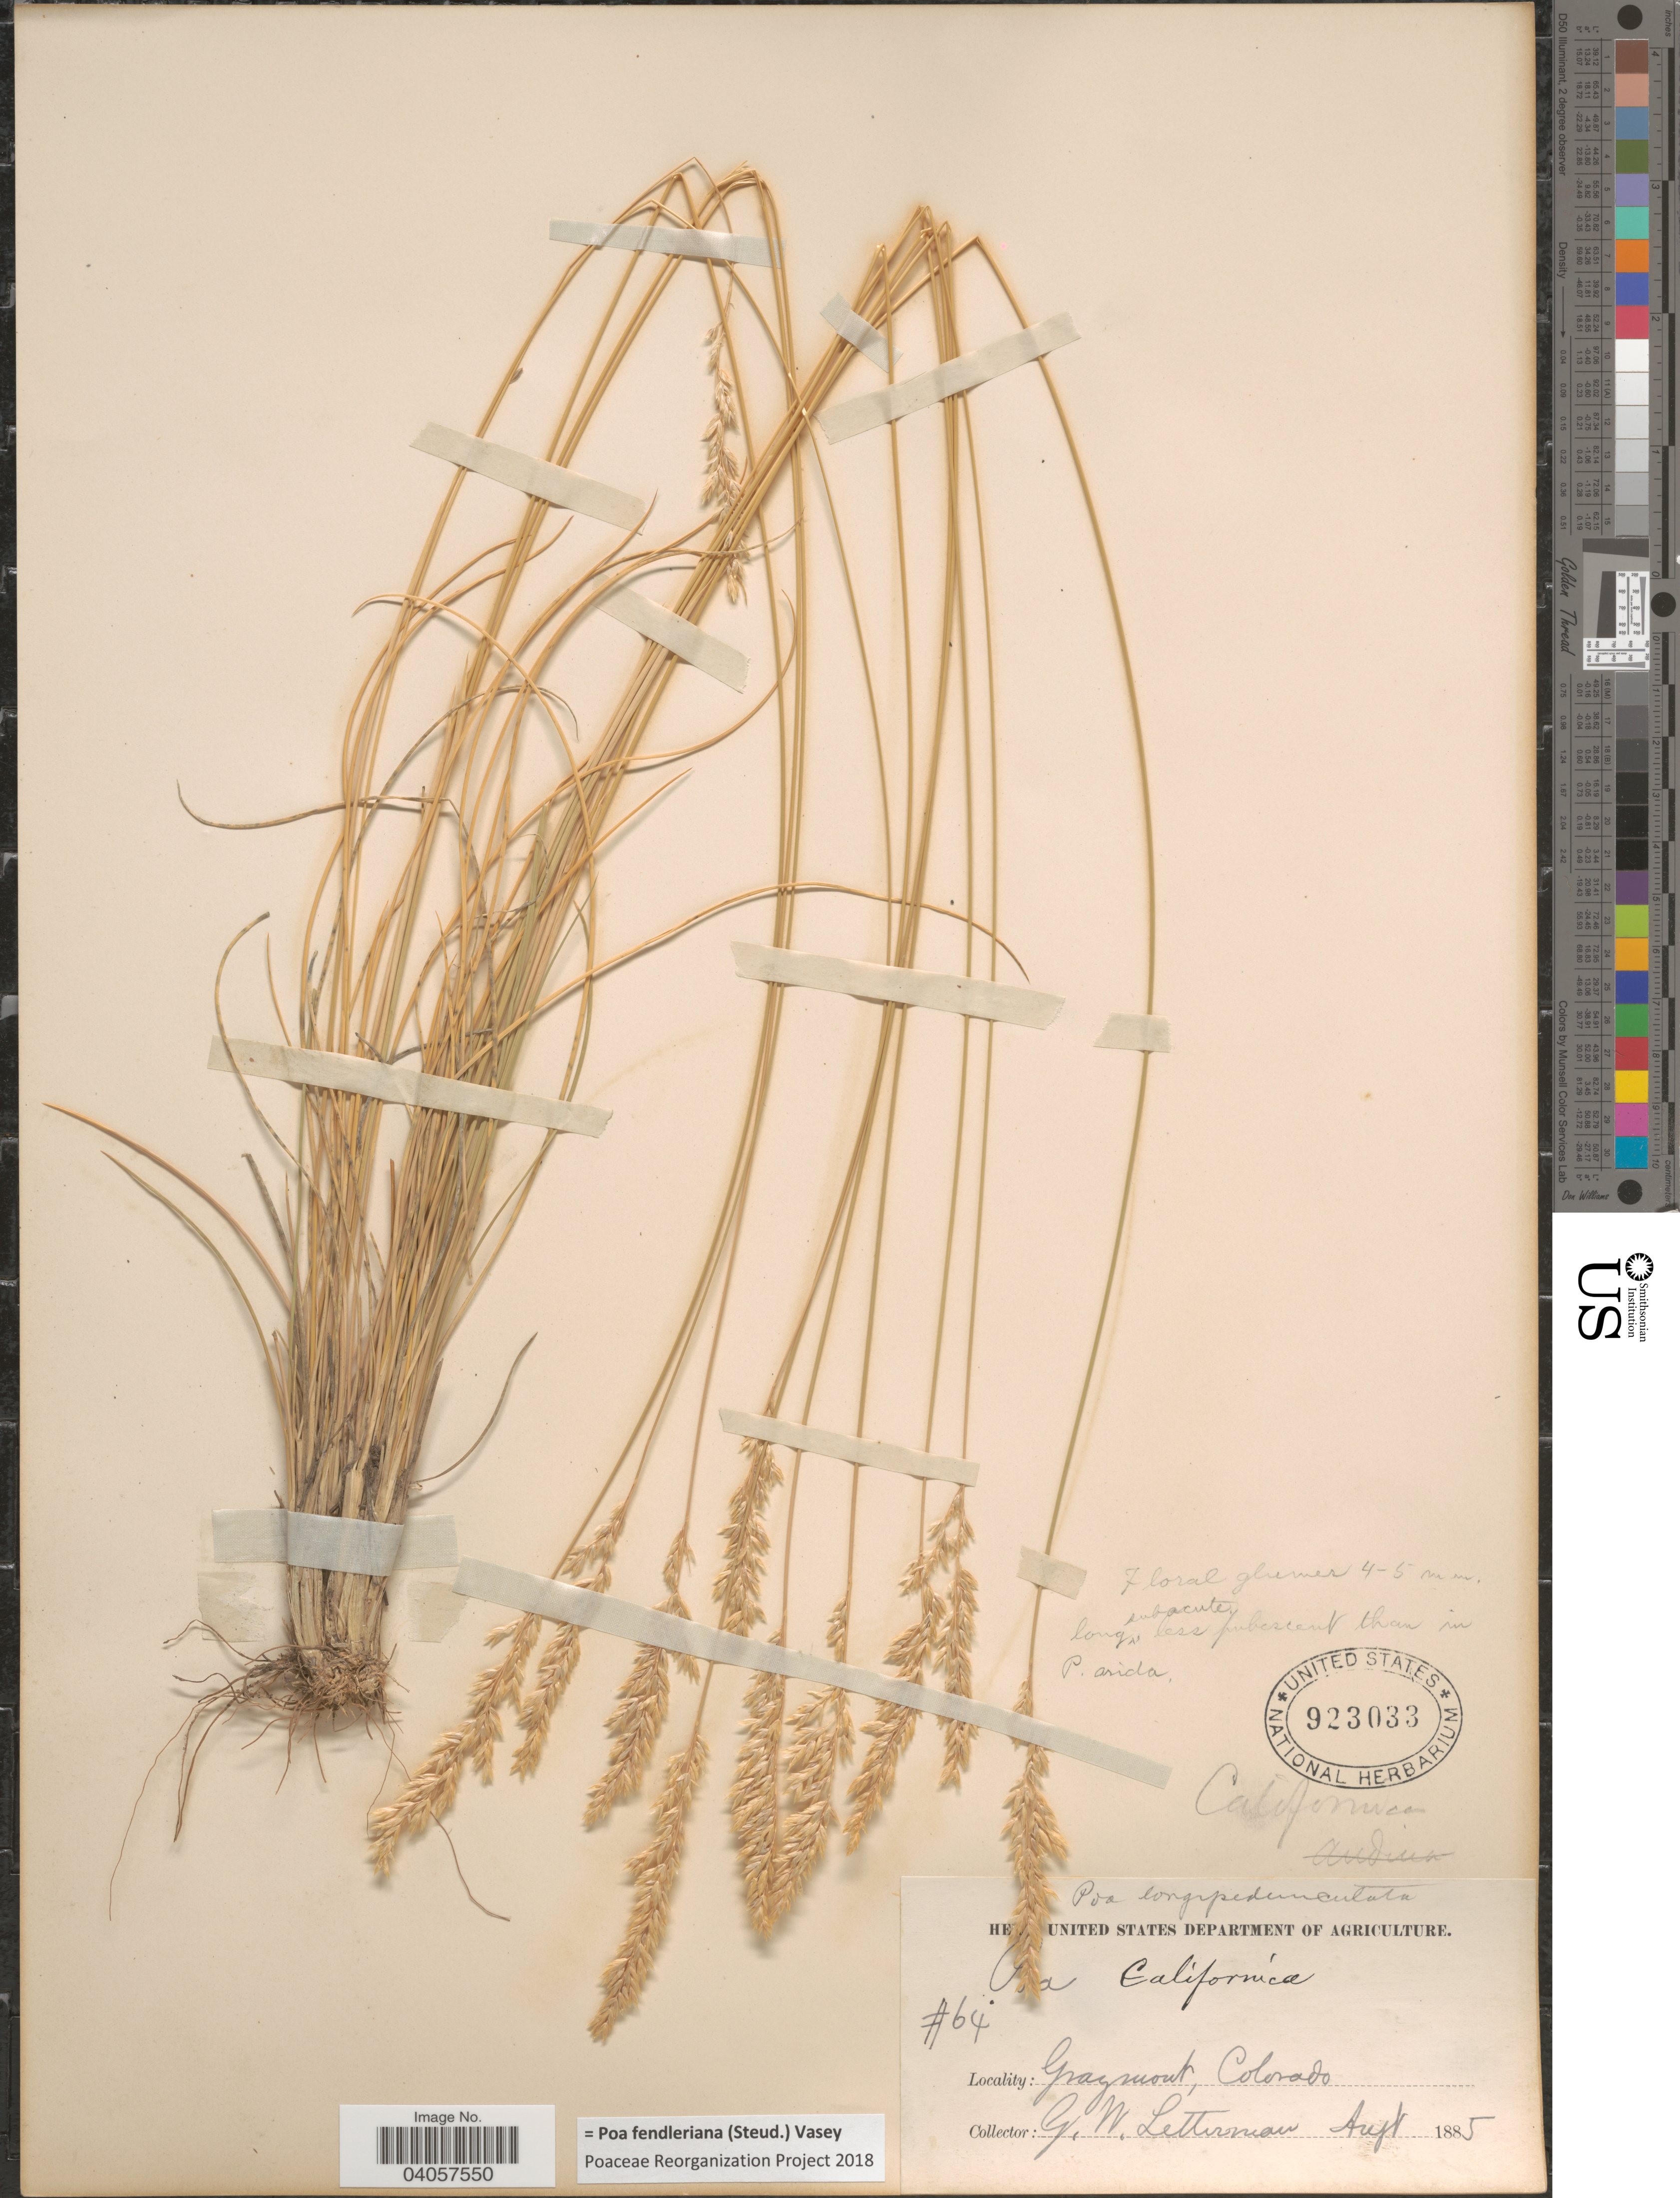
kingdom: Plantae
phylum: Tracheophyta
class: Liliopsida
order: Poales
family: Poaceae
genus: Poa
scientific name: Poa fendleriana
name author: (Steud.) Vasey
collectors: G. W. Letterman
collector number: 64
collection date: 1885-08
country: United States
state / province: Colorado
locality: Graymont.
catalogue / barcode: US 923033